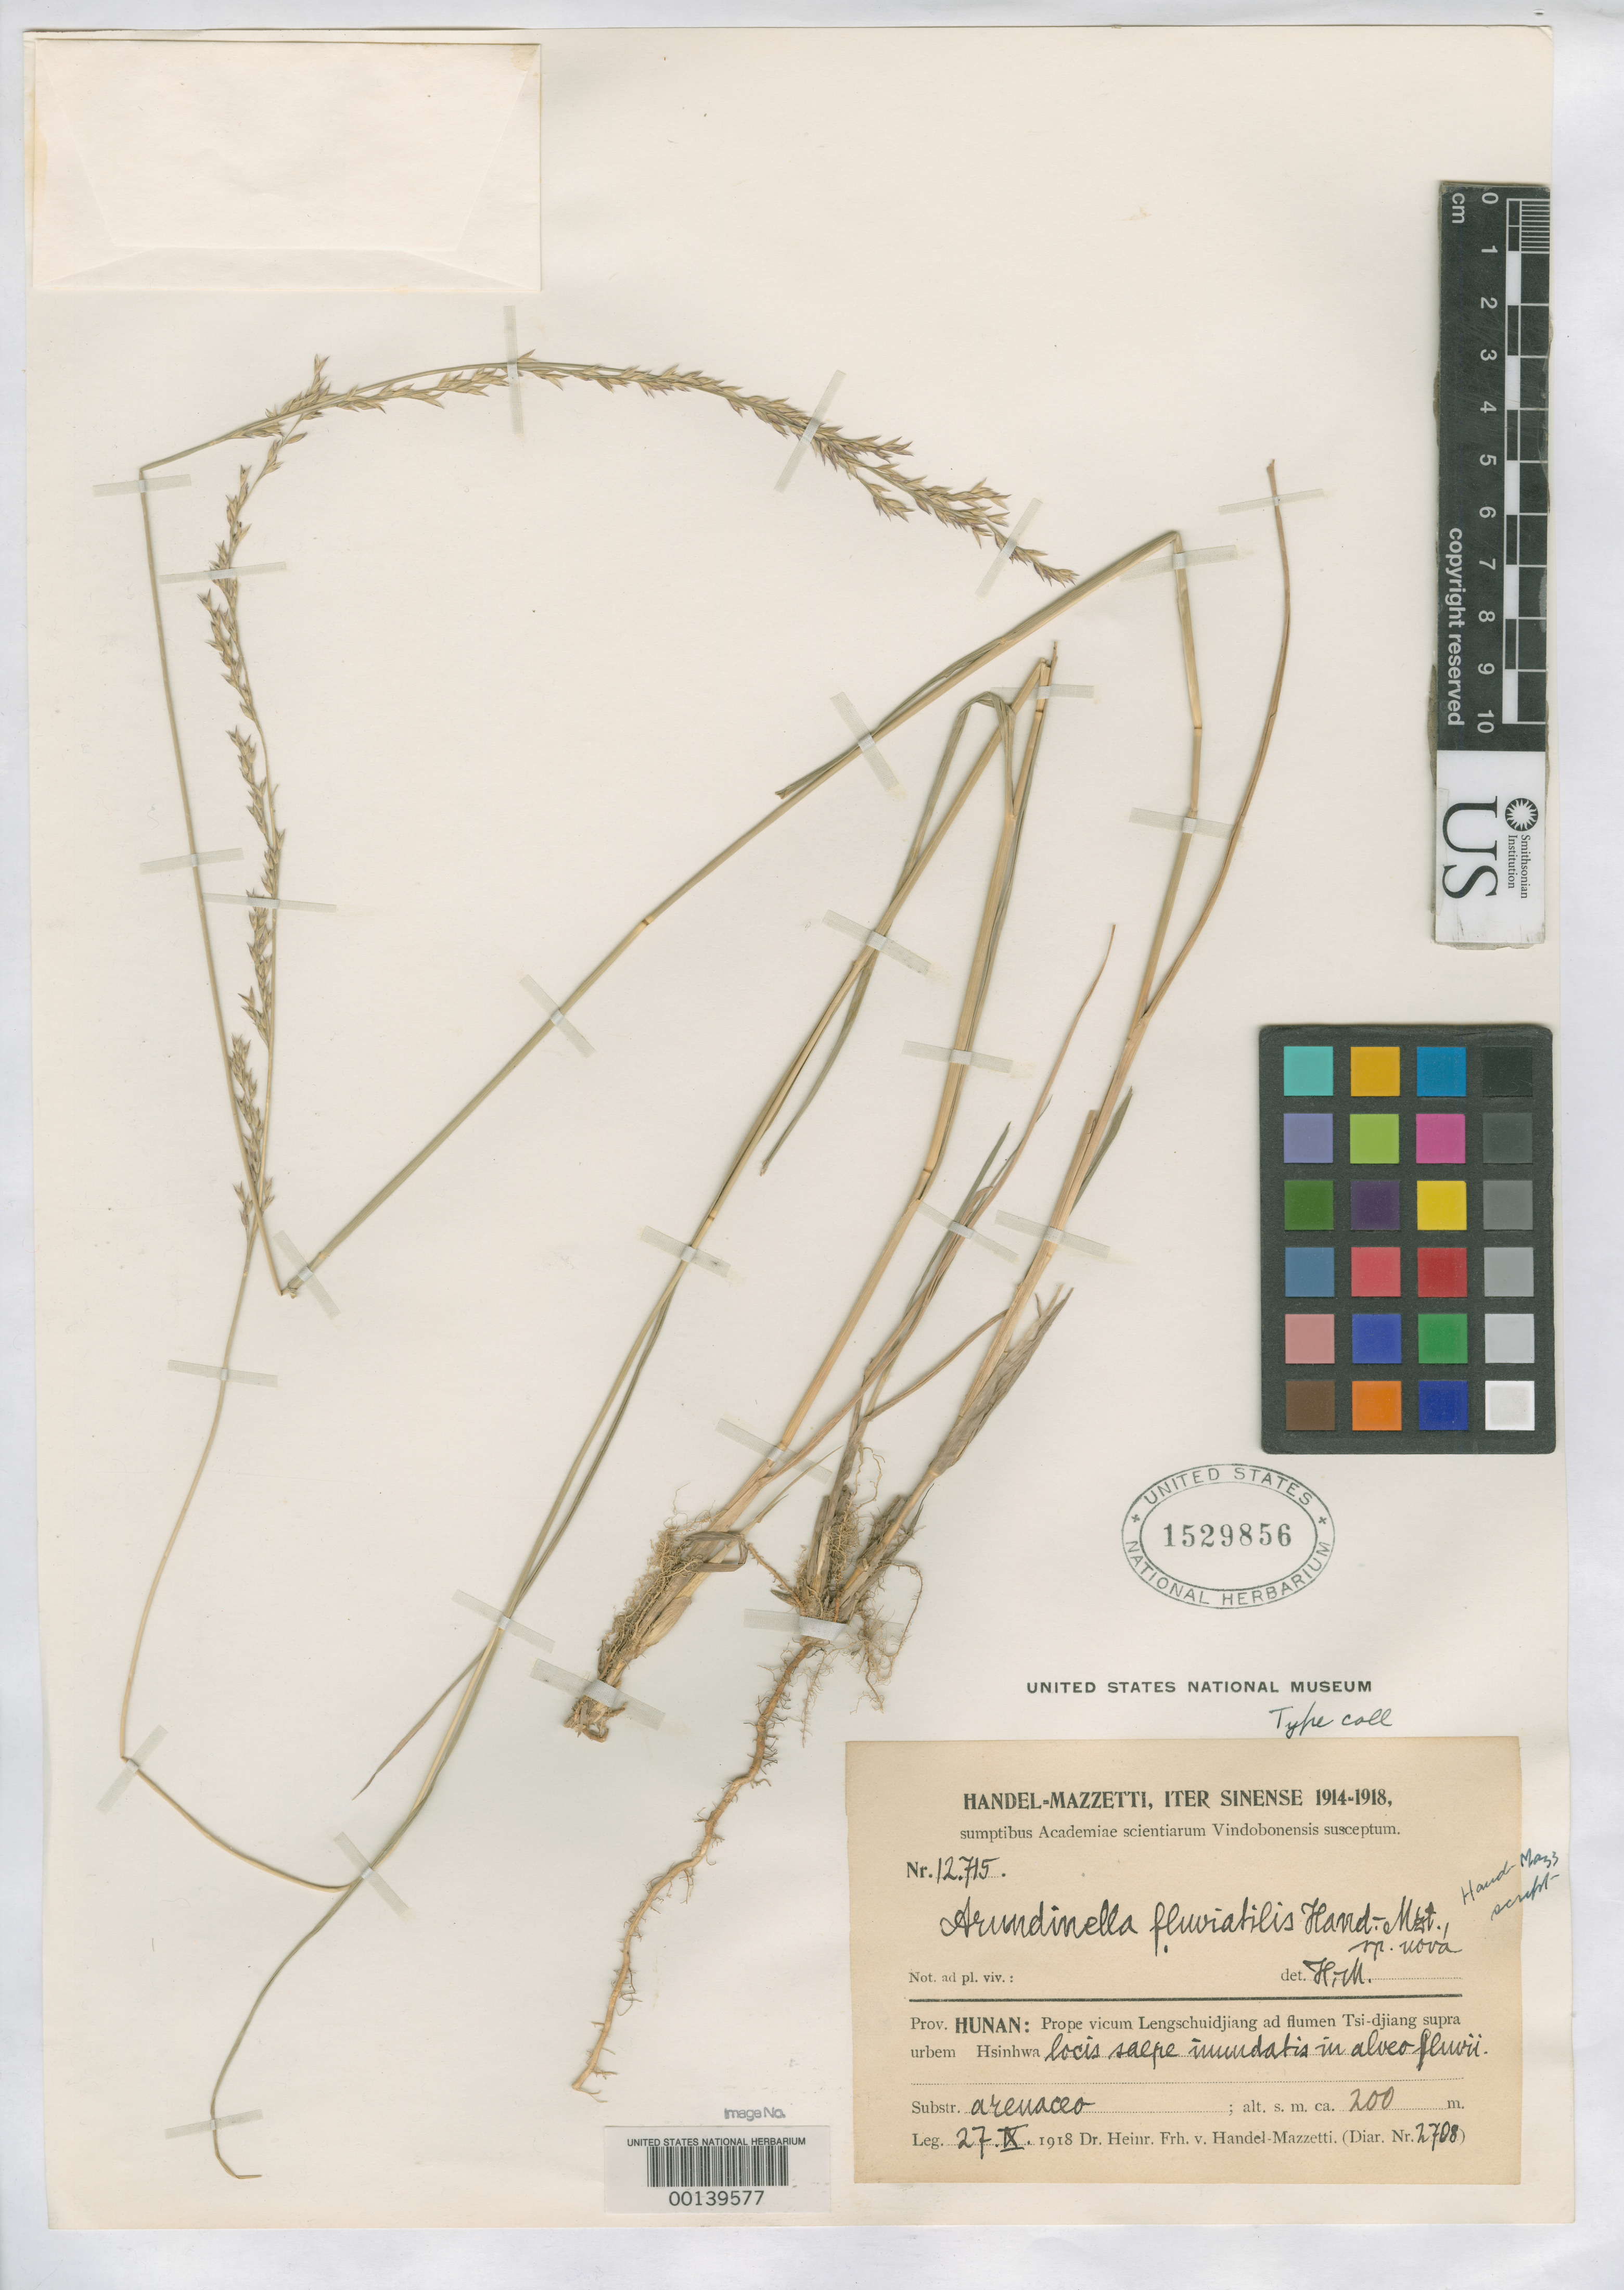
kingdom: Plantae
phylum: Tracheophyta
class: Liliopsida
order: Poales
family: Poaceae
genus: Arundinella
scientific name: Arundinella fluviatilis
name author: Hand.-Mazz.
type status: Isotype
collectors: H. Handel-Mazzetti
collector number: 12715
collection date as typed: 27 Sep 1918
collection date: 1918-09-27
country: China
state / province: Yunnan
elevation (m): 200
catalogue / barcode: US 1529856